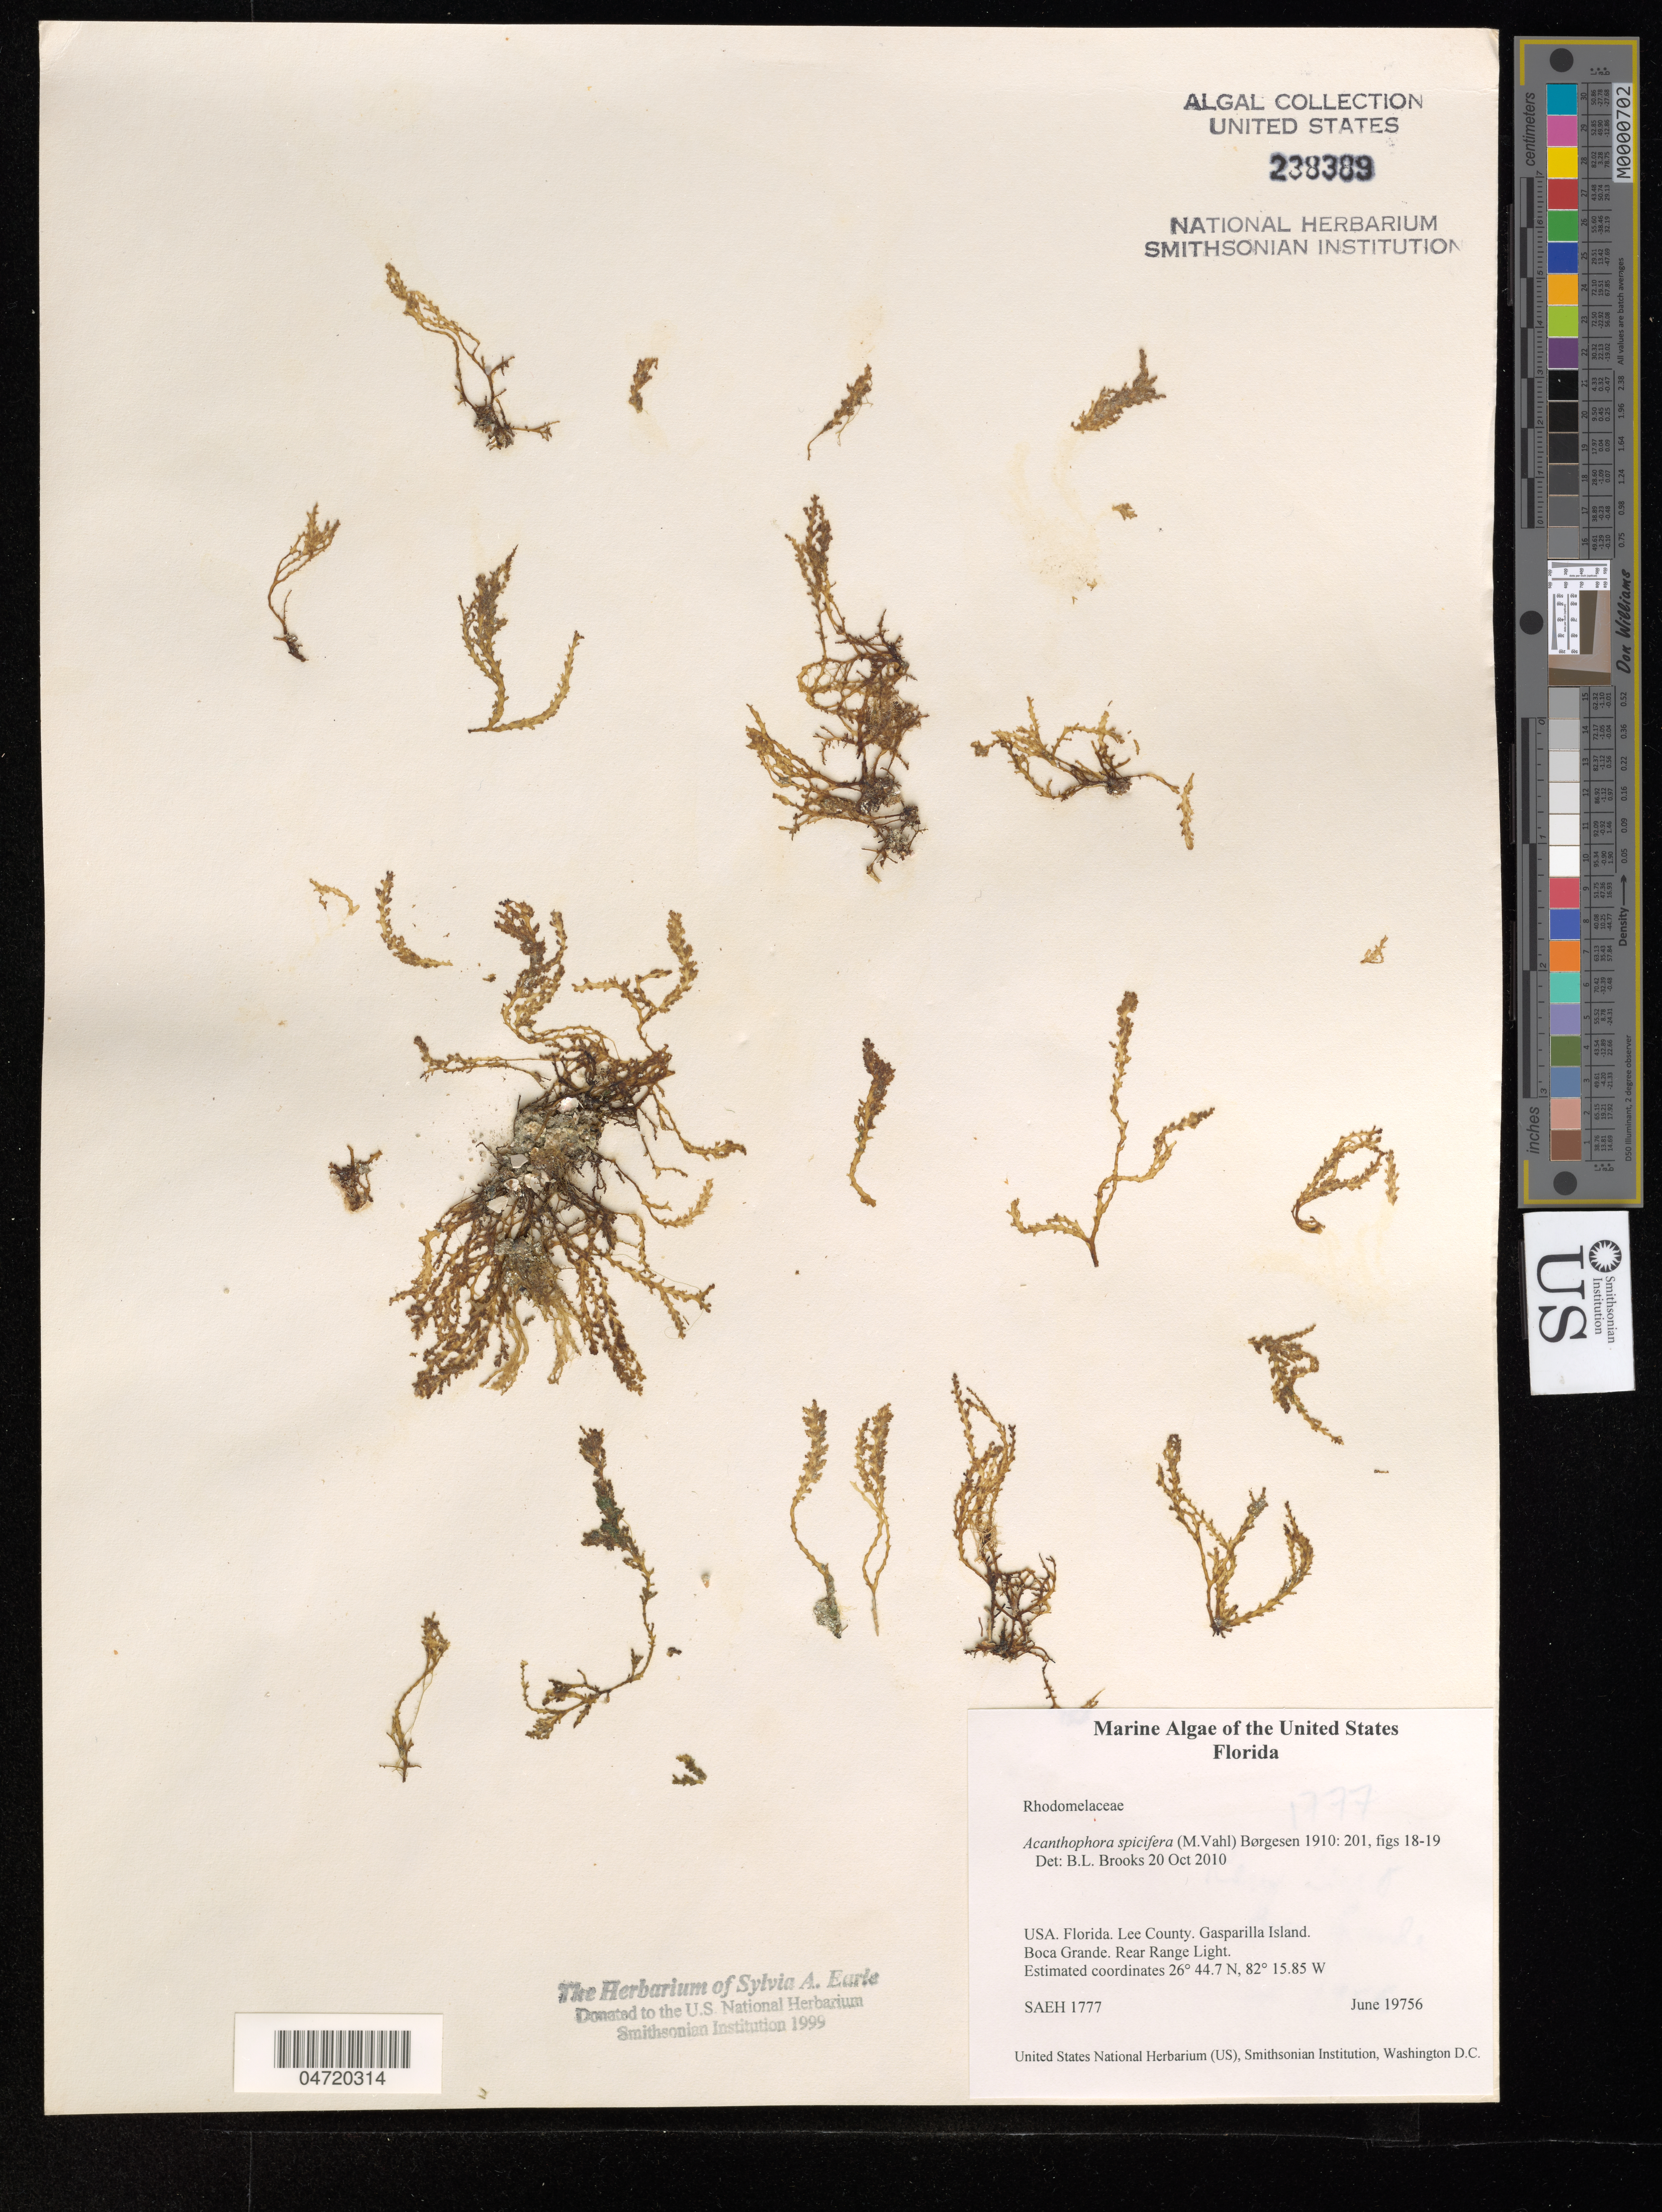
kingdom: Plantae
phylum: Rhodophyta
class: Florideophyceae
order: Ceramiales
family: Rhodomelaceae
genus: Acanthophora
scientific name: Acanthophora spicifera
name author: (Vahl) Børgesen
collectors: Ex herb. Sylvia A. Earle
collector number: SAEH1777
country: United States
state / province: Florida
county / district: Lee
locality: Lee County. Gasparilla Island. Boca Grande. Rear Range Ligt.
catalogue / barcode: US 238389